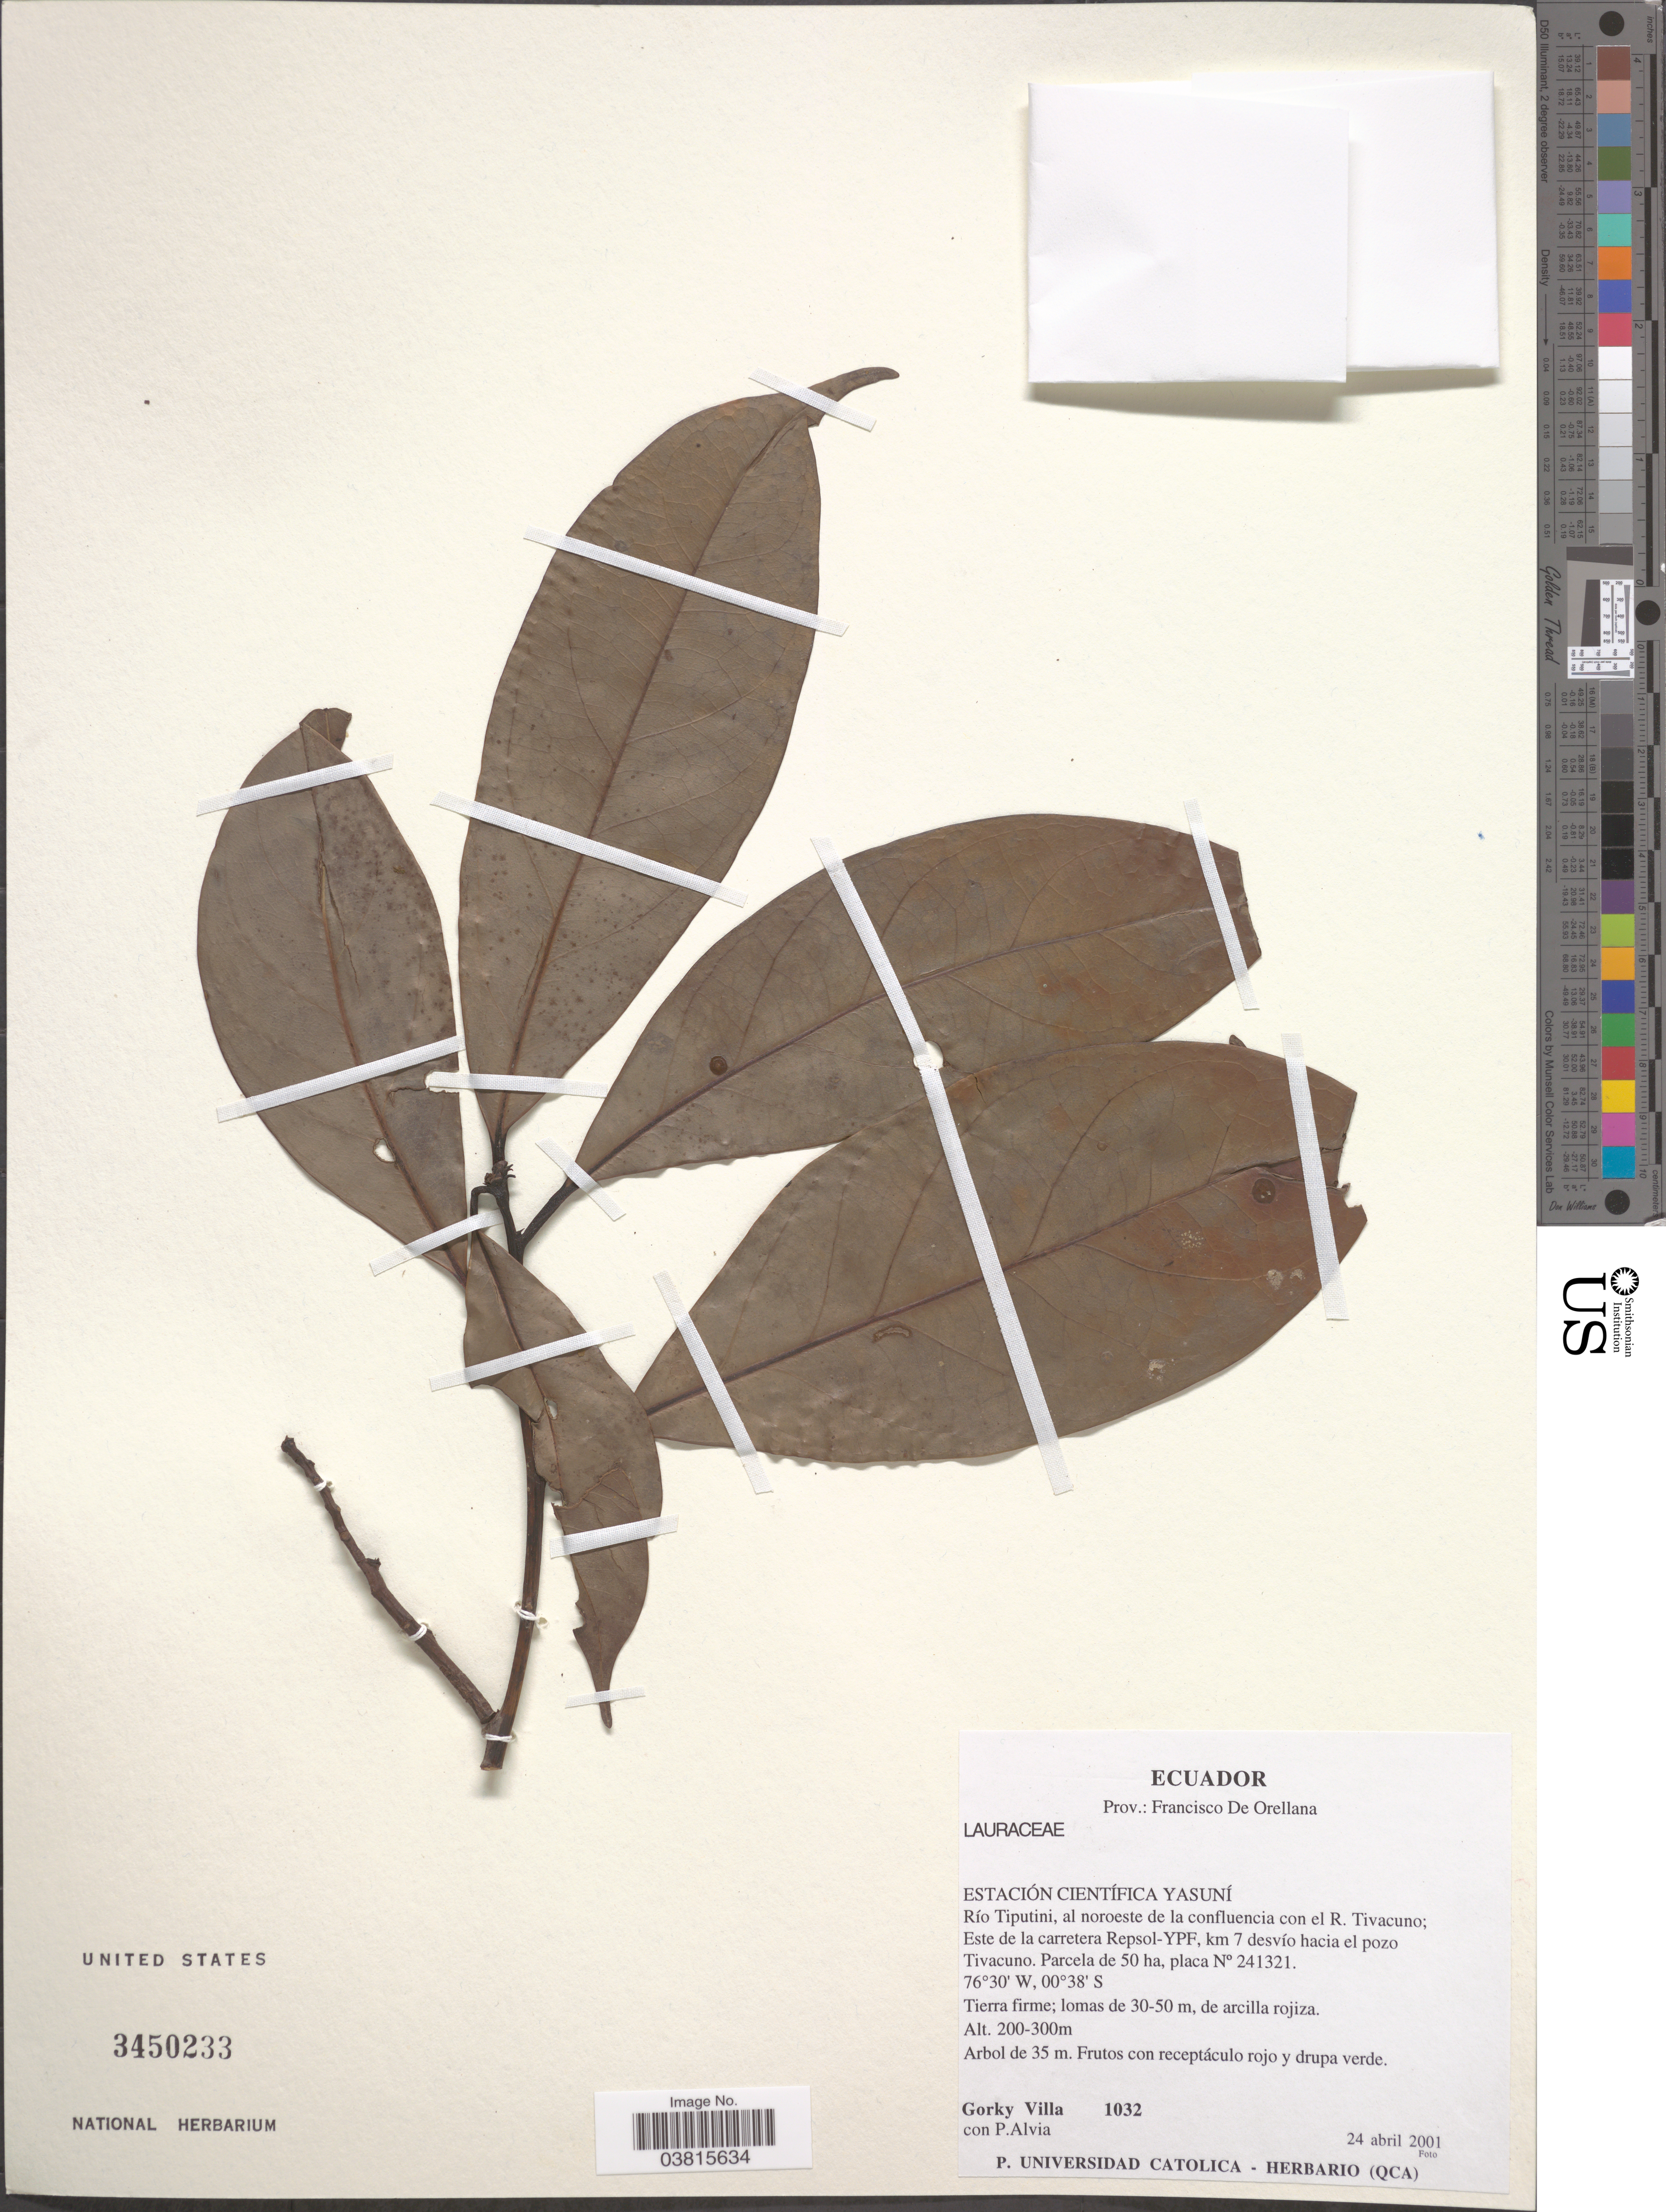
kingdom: Plantae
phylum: Tracheophyta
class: Magnoliopsida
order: Laurales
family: Lauraceae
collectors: G. Villa & P. Alvia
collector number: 1032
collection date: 2001-04-24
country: Ecuador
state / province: Orellana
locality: Prov.: Francisco De Orellana. Estación Científica Yasuní. Río Tiputini, al noroeste de la confluencia con el R. Tivacuno; Este de la carretera Repsol-YPF, km 7 desvío hacia el pozo Tivacuno. Parcela de 50 ha, placa No. 241321.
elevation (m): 200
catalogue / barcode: US 3450233